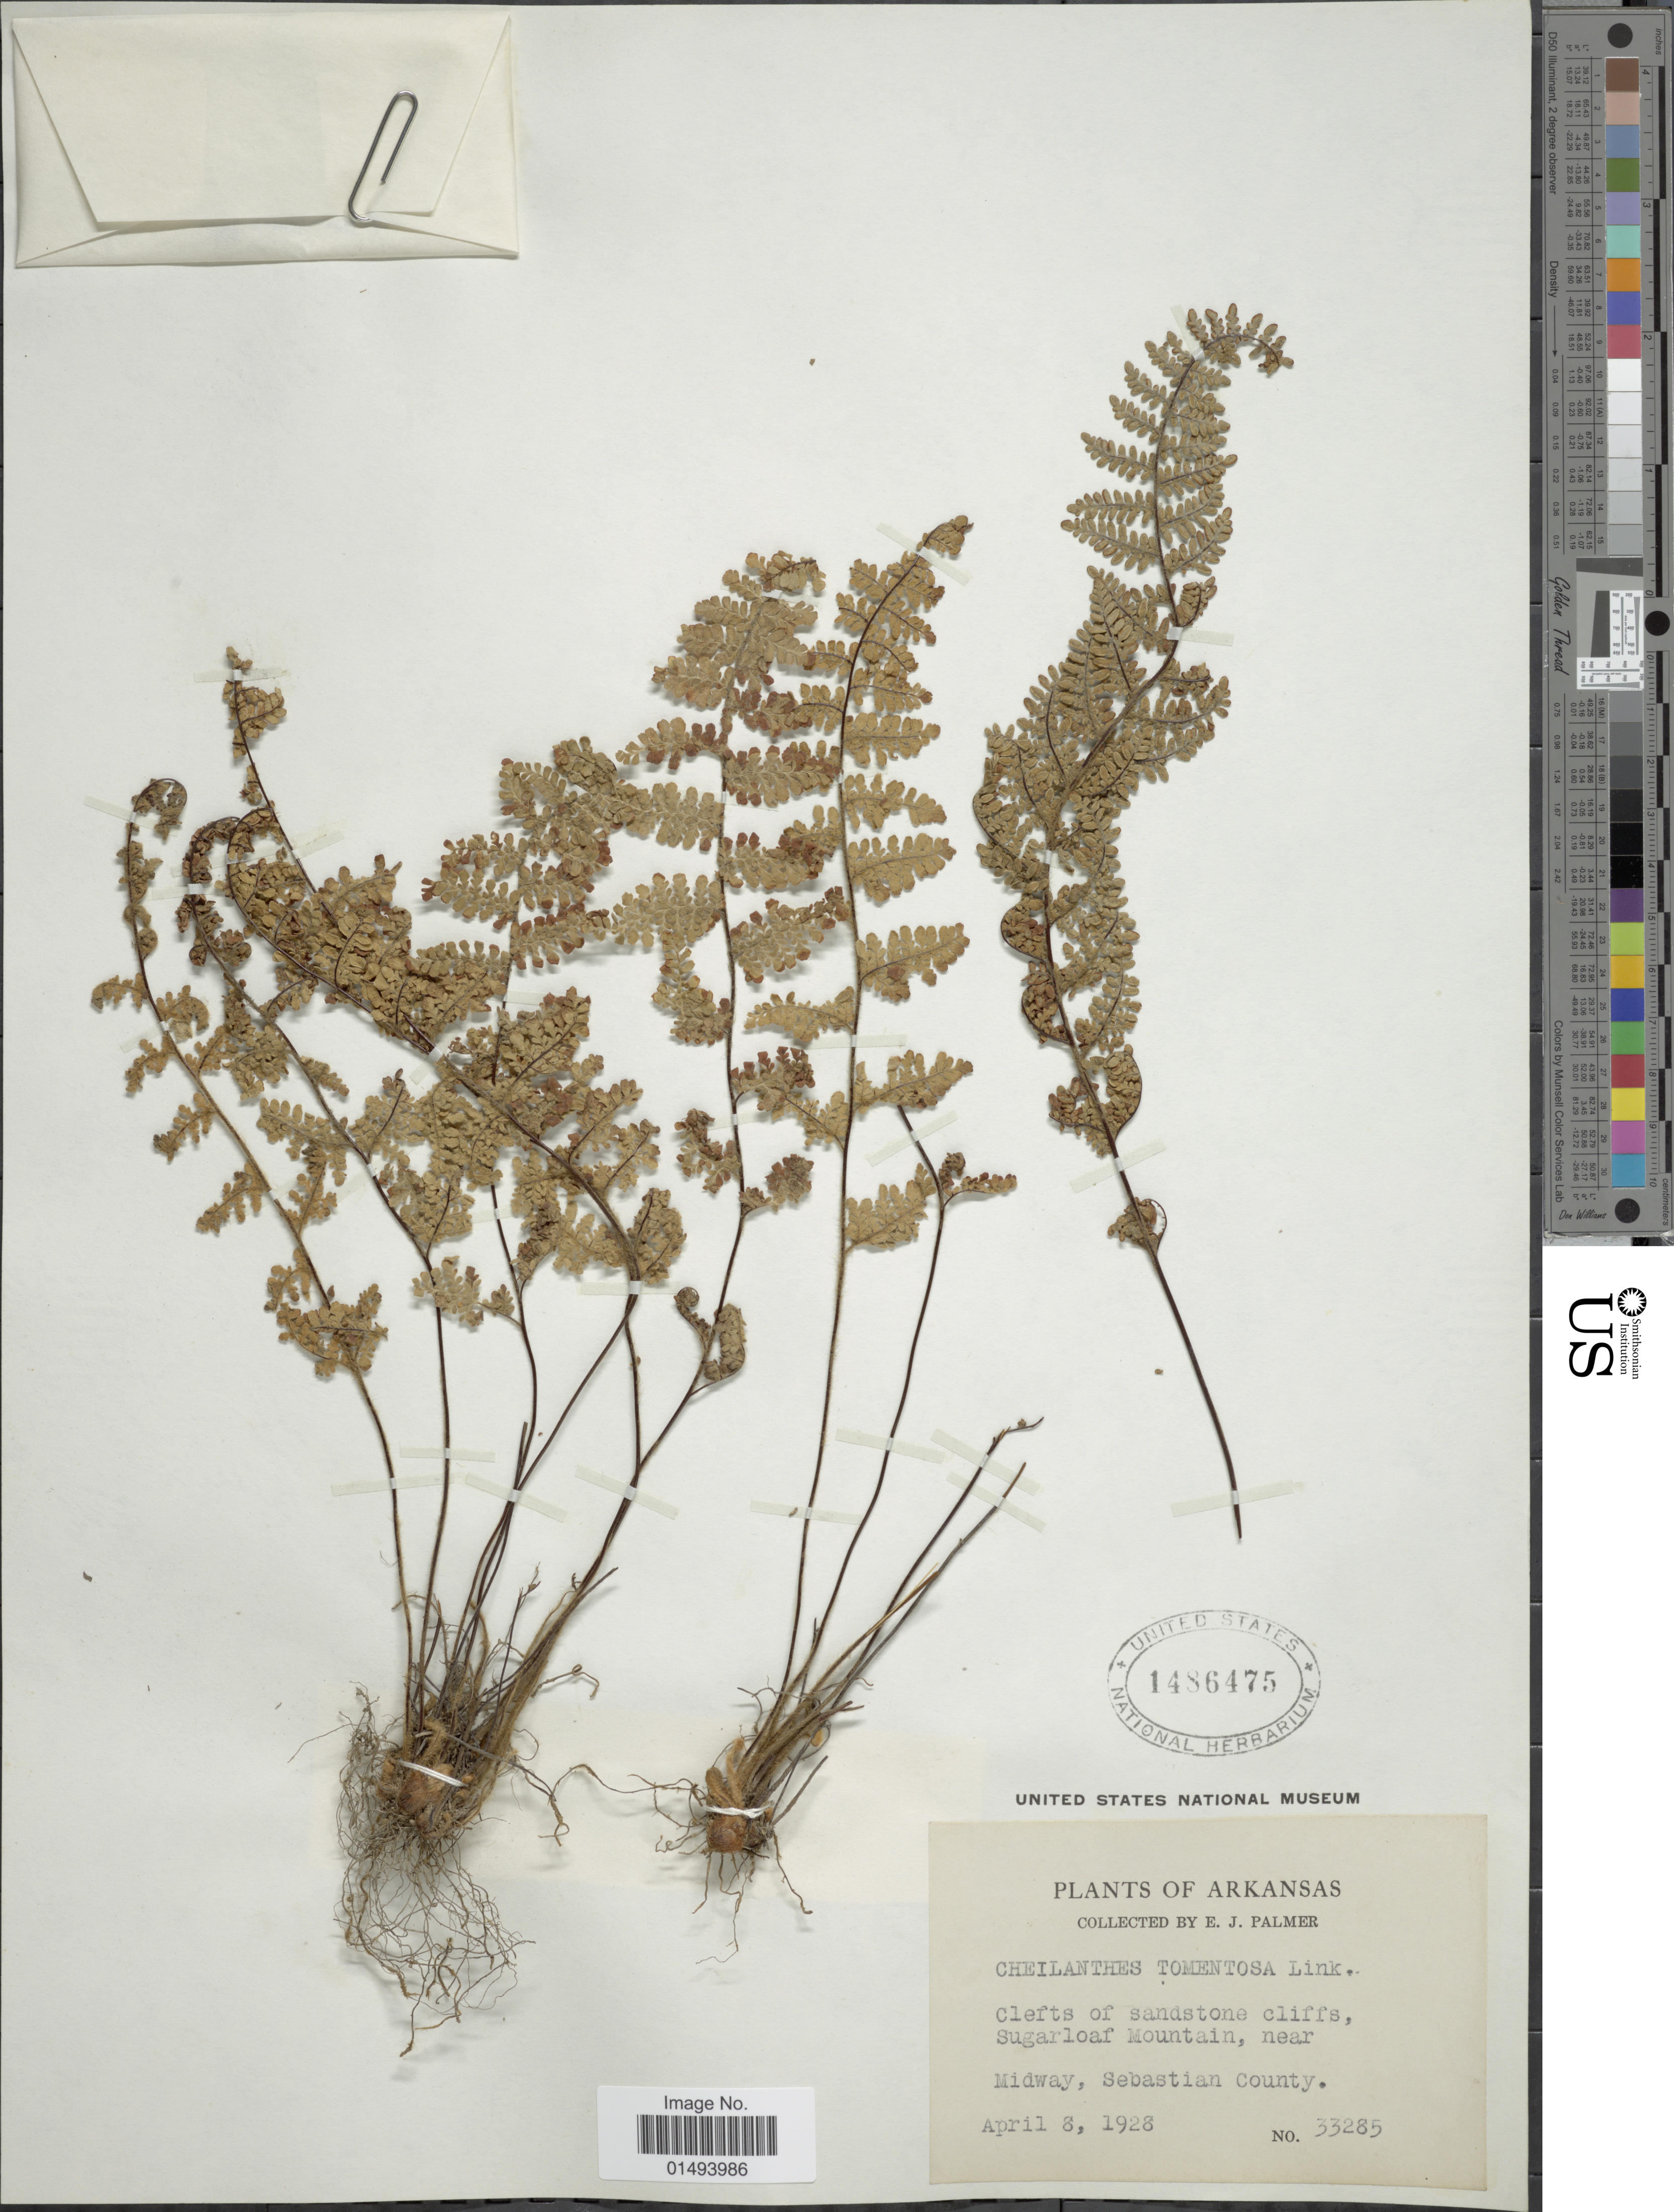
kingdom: Plantae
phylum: Tracheophyta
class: Polypodiopsida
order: Polypodiales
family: Pteridaceae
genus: Myriopteris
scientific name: Myriopteris tomentosa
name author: (Link) Fée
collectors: E. J. Palmer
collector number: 33285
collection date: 1928-04-08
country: United States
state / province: Arkansas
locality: Plants of Arkansas, Clefts of sandstone cliffs, Sugarloaf Mountain, near Midway, Sebastian County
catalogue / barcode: US 1486475